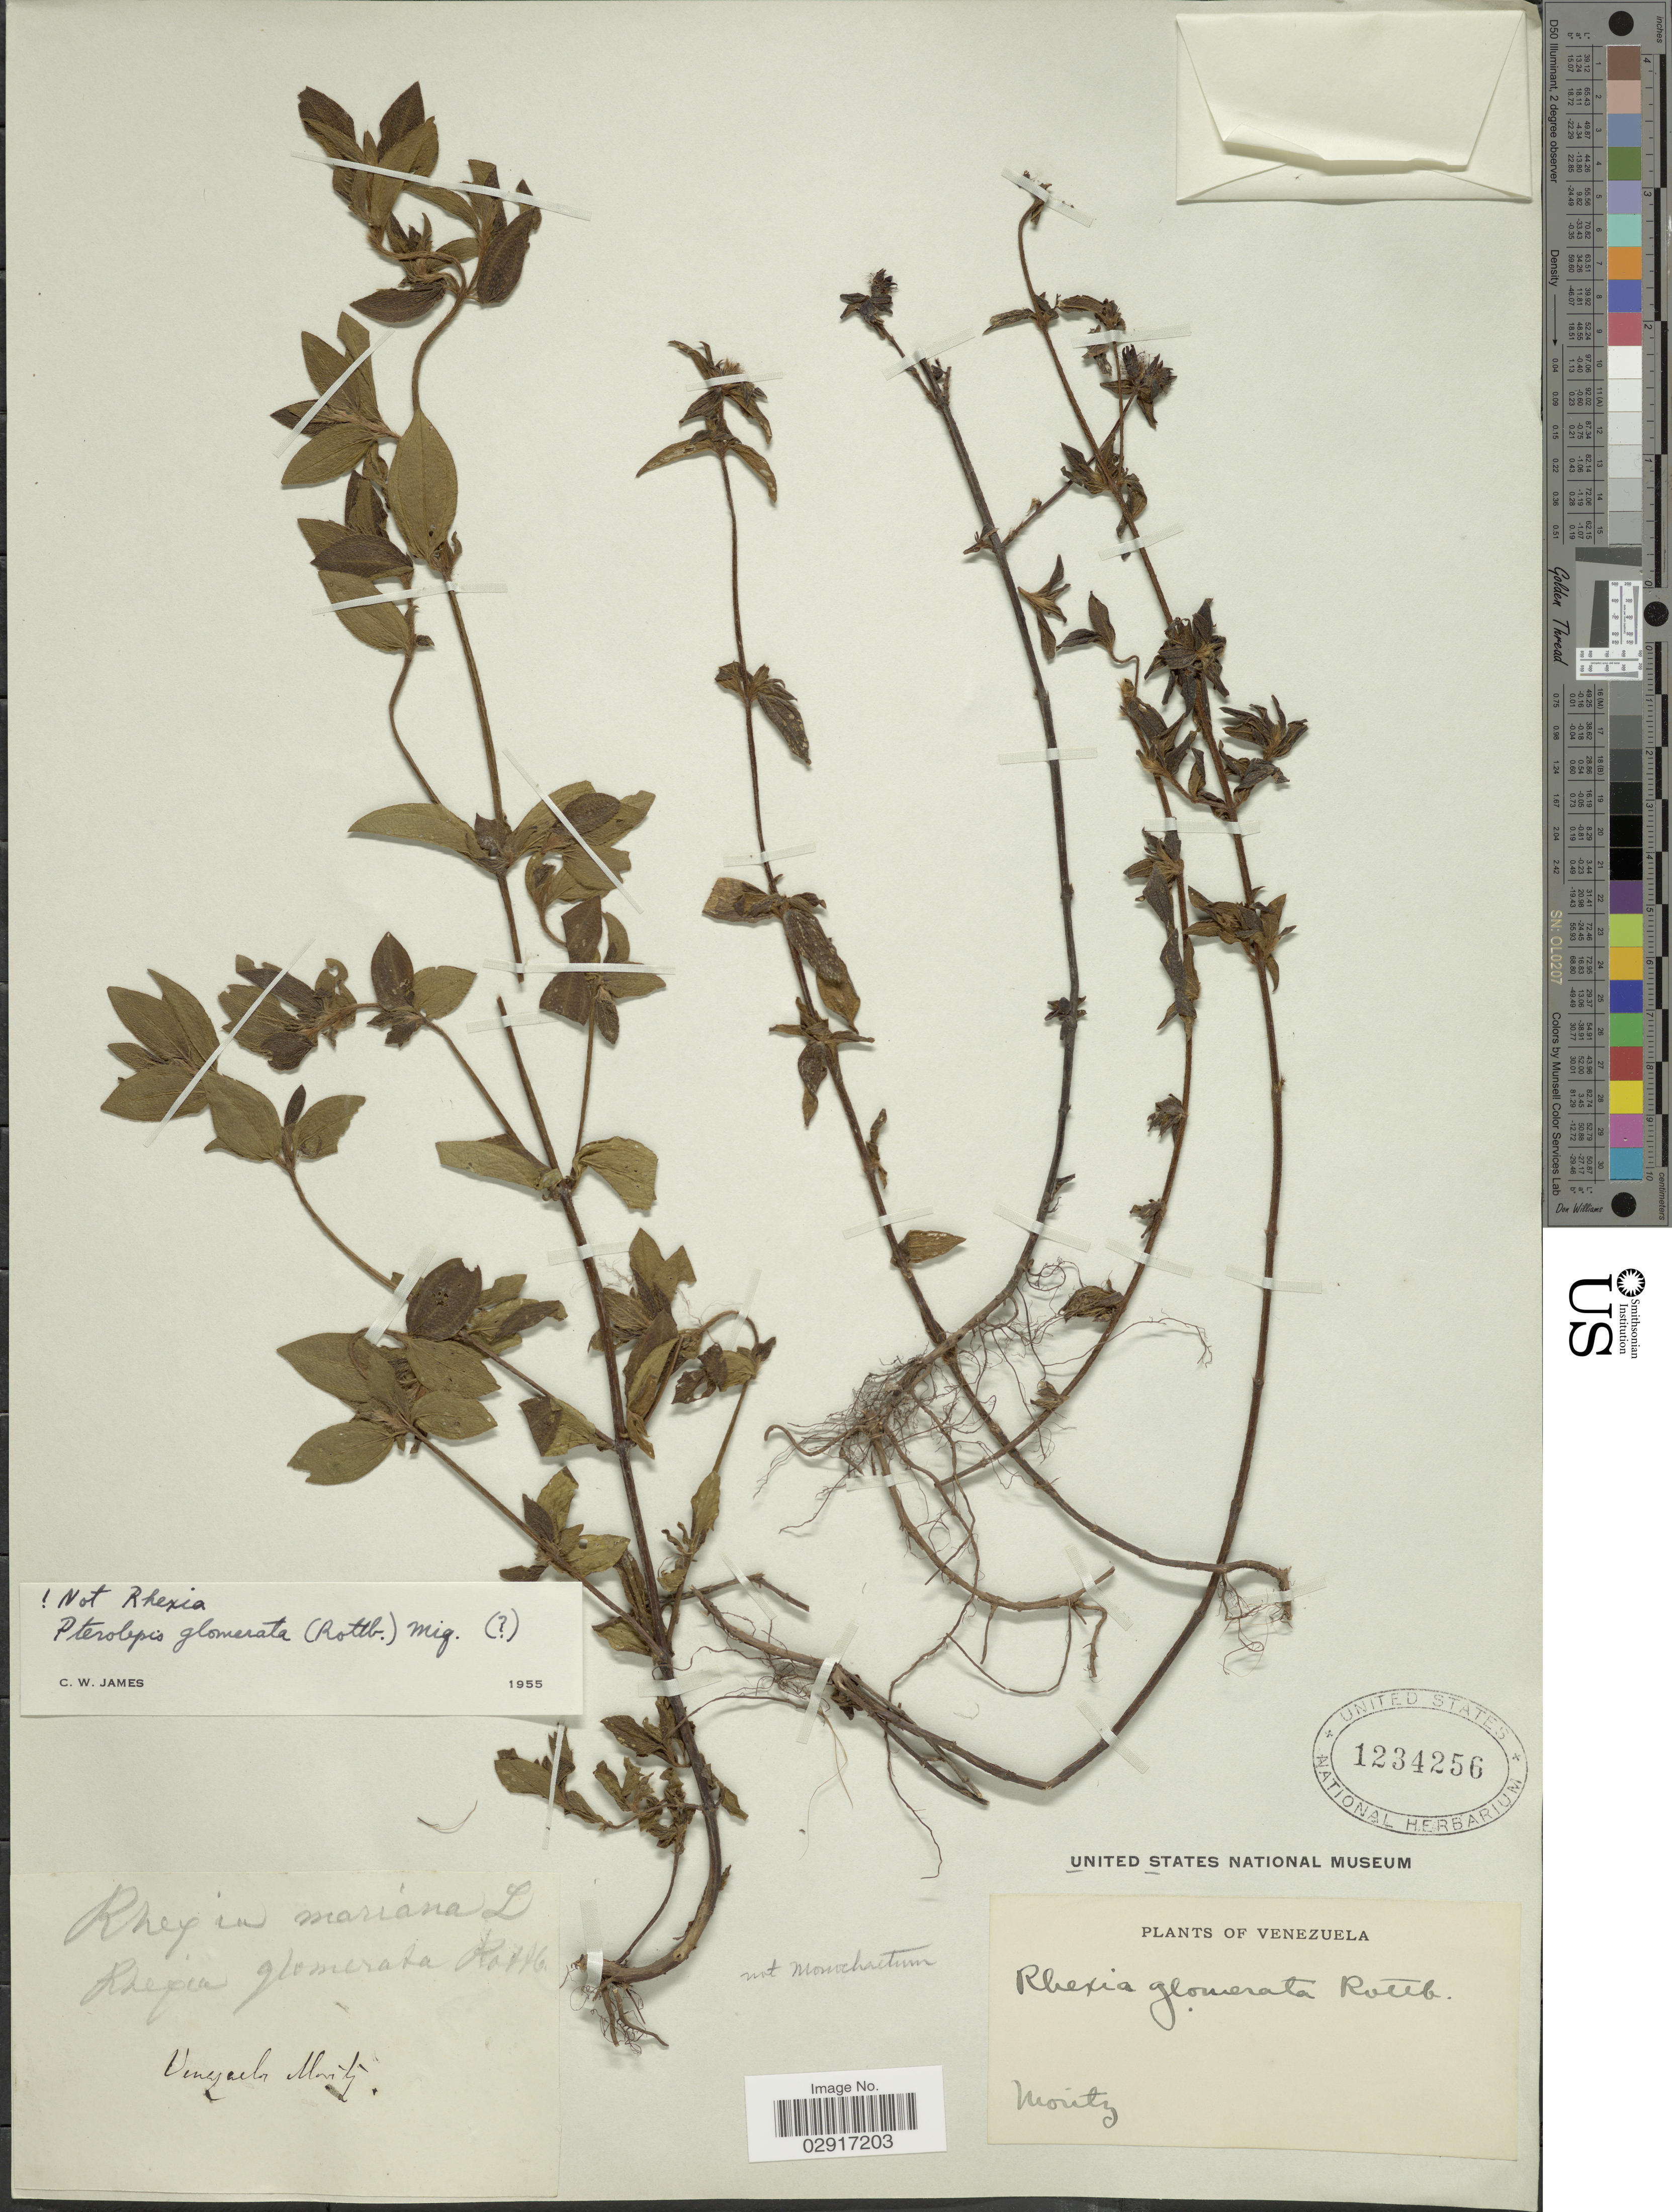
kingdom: Plantae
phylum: Tracheophyta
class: Magnoliopsida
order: Myrtales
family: Melastomataceae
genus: Pterolepis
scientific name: Pterolepis glomerata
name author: (Rottb.) Miq.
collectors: Moritz, --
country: Venezuela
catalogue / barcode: US 1234256